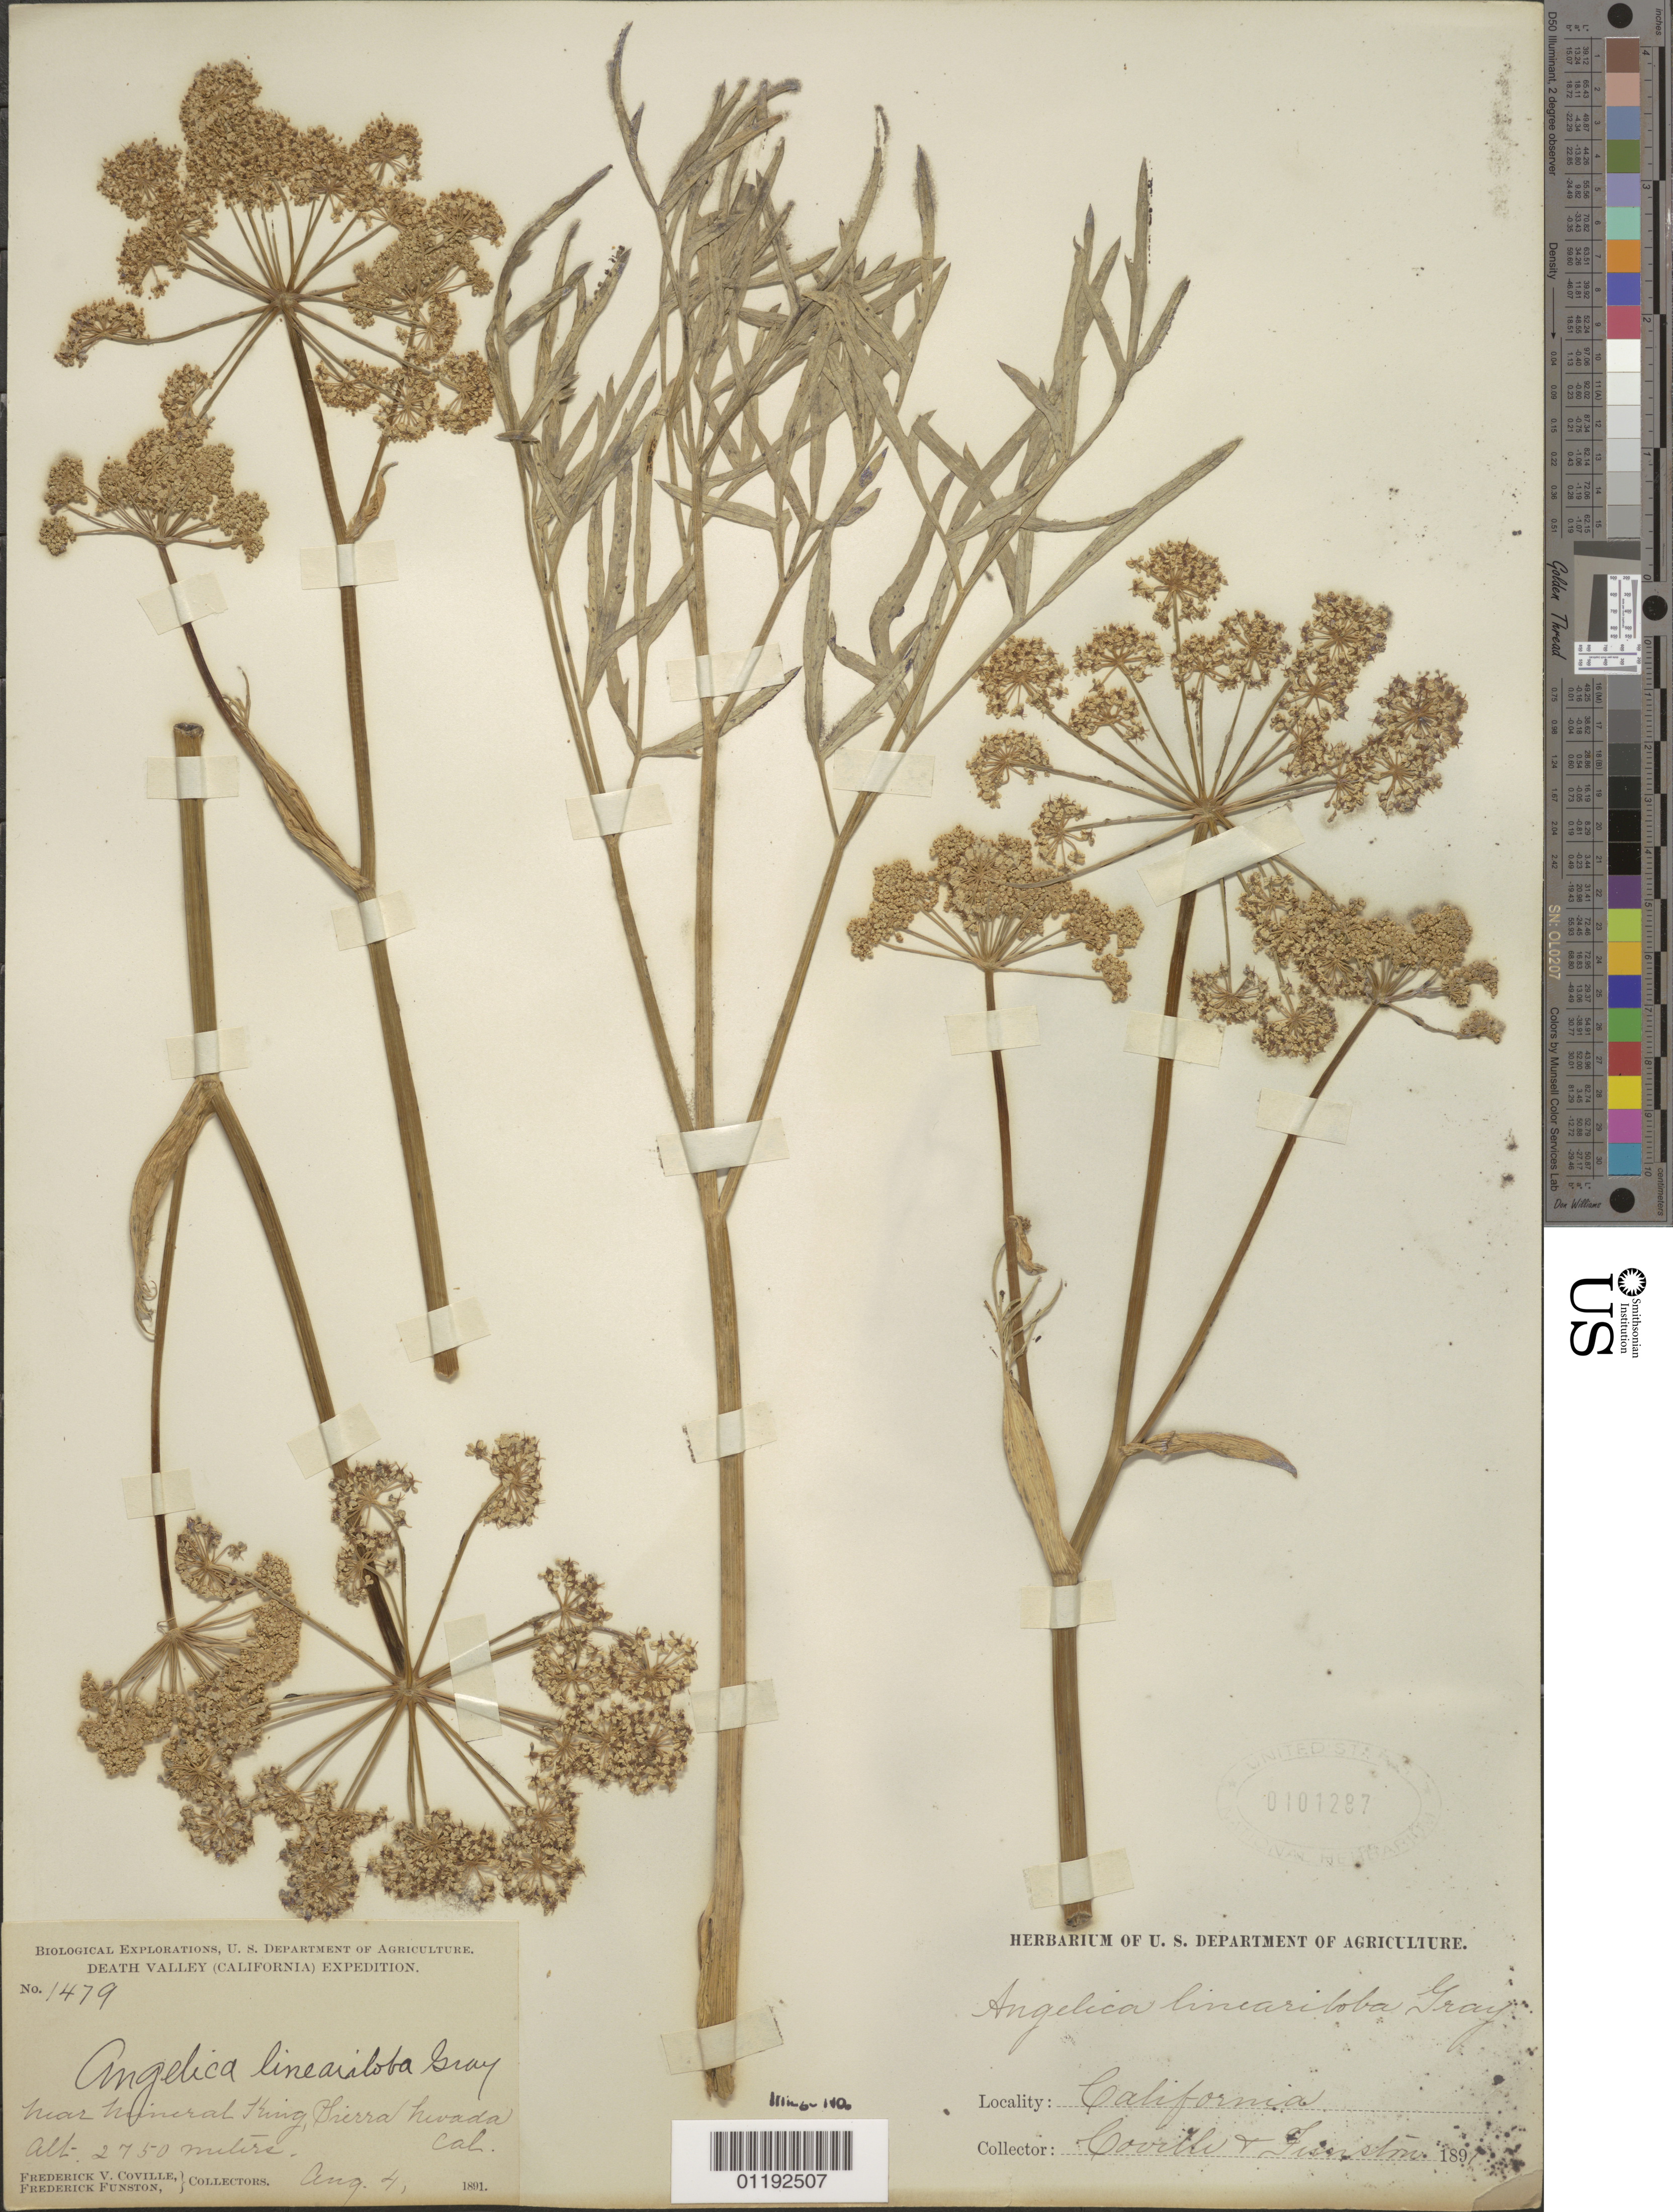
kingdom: Plantae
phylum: Tracheophyta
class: Magnoliopsida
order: Apiales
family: Apiaceae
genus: Angelica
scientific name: Angelica lineariloba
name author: A. Gray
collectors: F. V. Coville & F. Funston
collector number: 1479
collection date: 1891-08-04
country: United States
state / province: California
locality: Near Mineral King, Sierra Nevada.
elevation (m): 2750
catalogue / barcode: US 101287